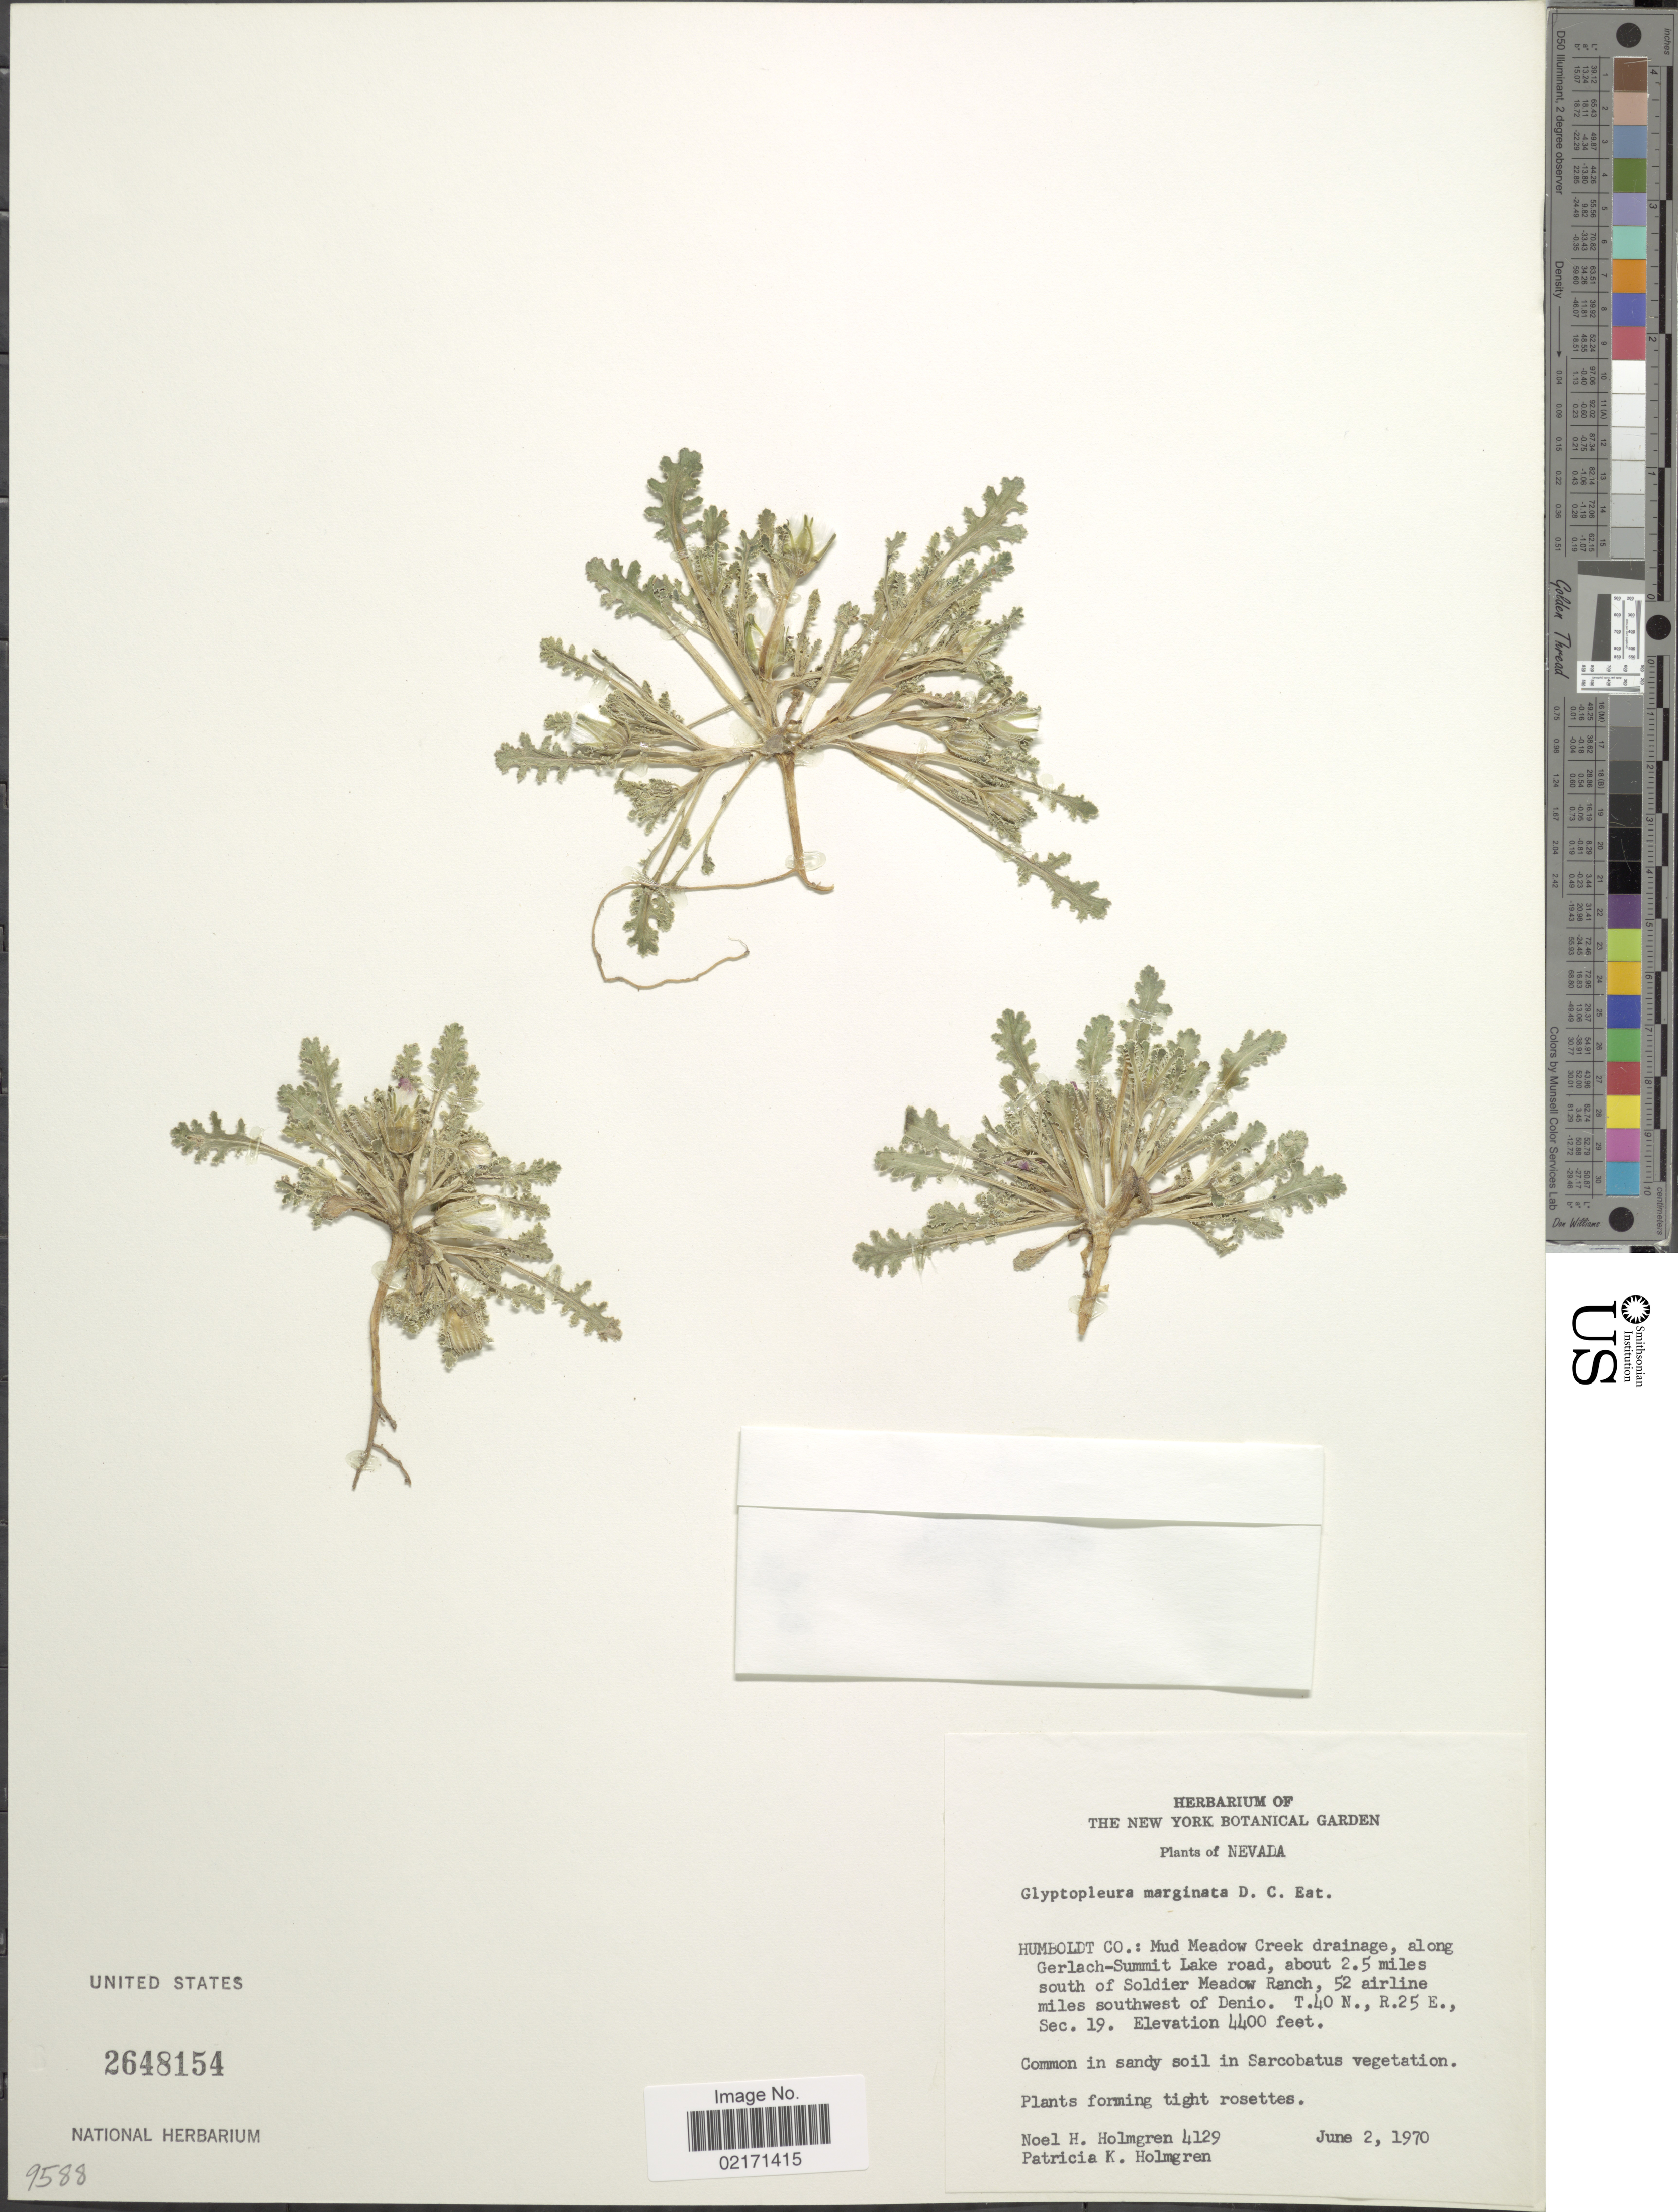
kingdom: Plantae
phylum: Tracheophyta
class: Magnoliopsida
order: Asterales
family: Asteraceae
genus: Glyptopleura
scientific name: Glyptopleura marginata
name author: D.C. Eaton in C. King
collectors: N. H. Holmgren & P. K. Holmgren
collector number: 4129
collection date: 1970-06-02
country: United States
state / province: Nevada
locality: Humboldt Co.: Mud Meadow Creek drainage, along Gerlach-Summit Lake road, about 2.5 miles south of Soldier Meadow Ranch, 52 airline miles southwest of Denio, T40N, R25E, Sec. 19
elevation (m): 1341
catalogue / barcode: US 2648154